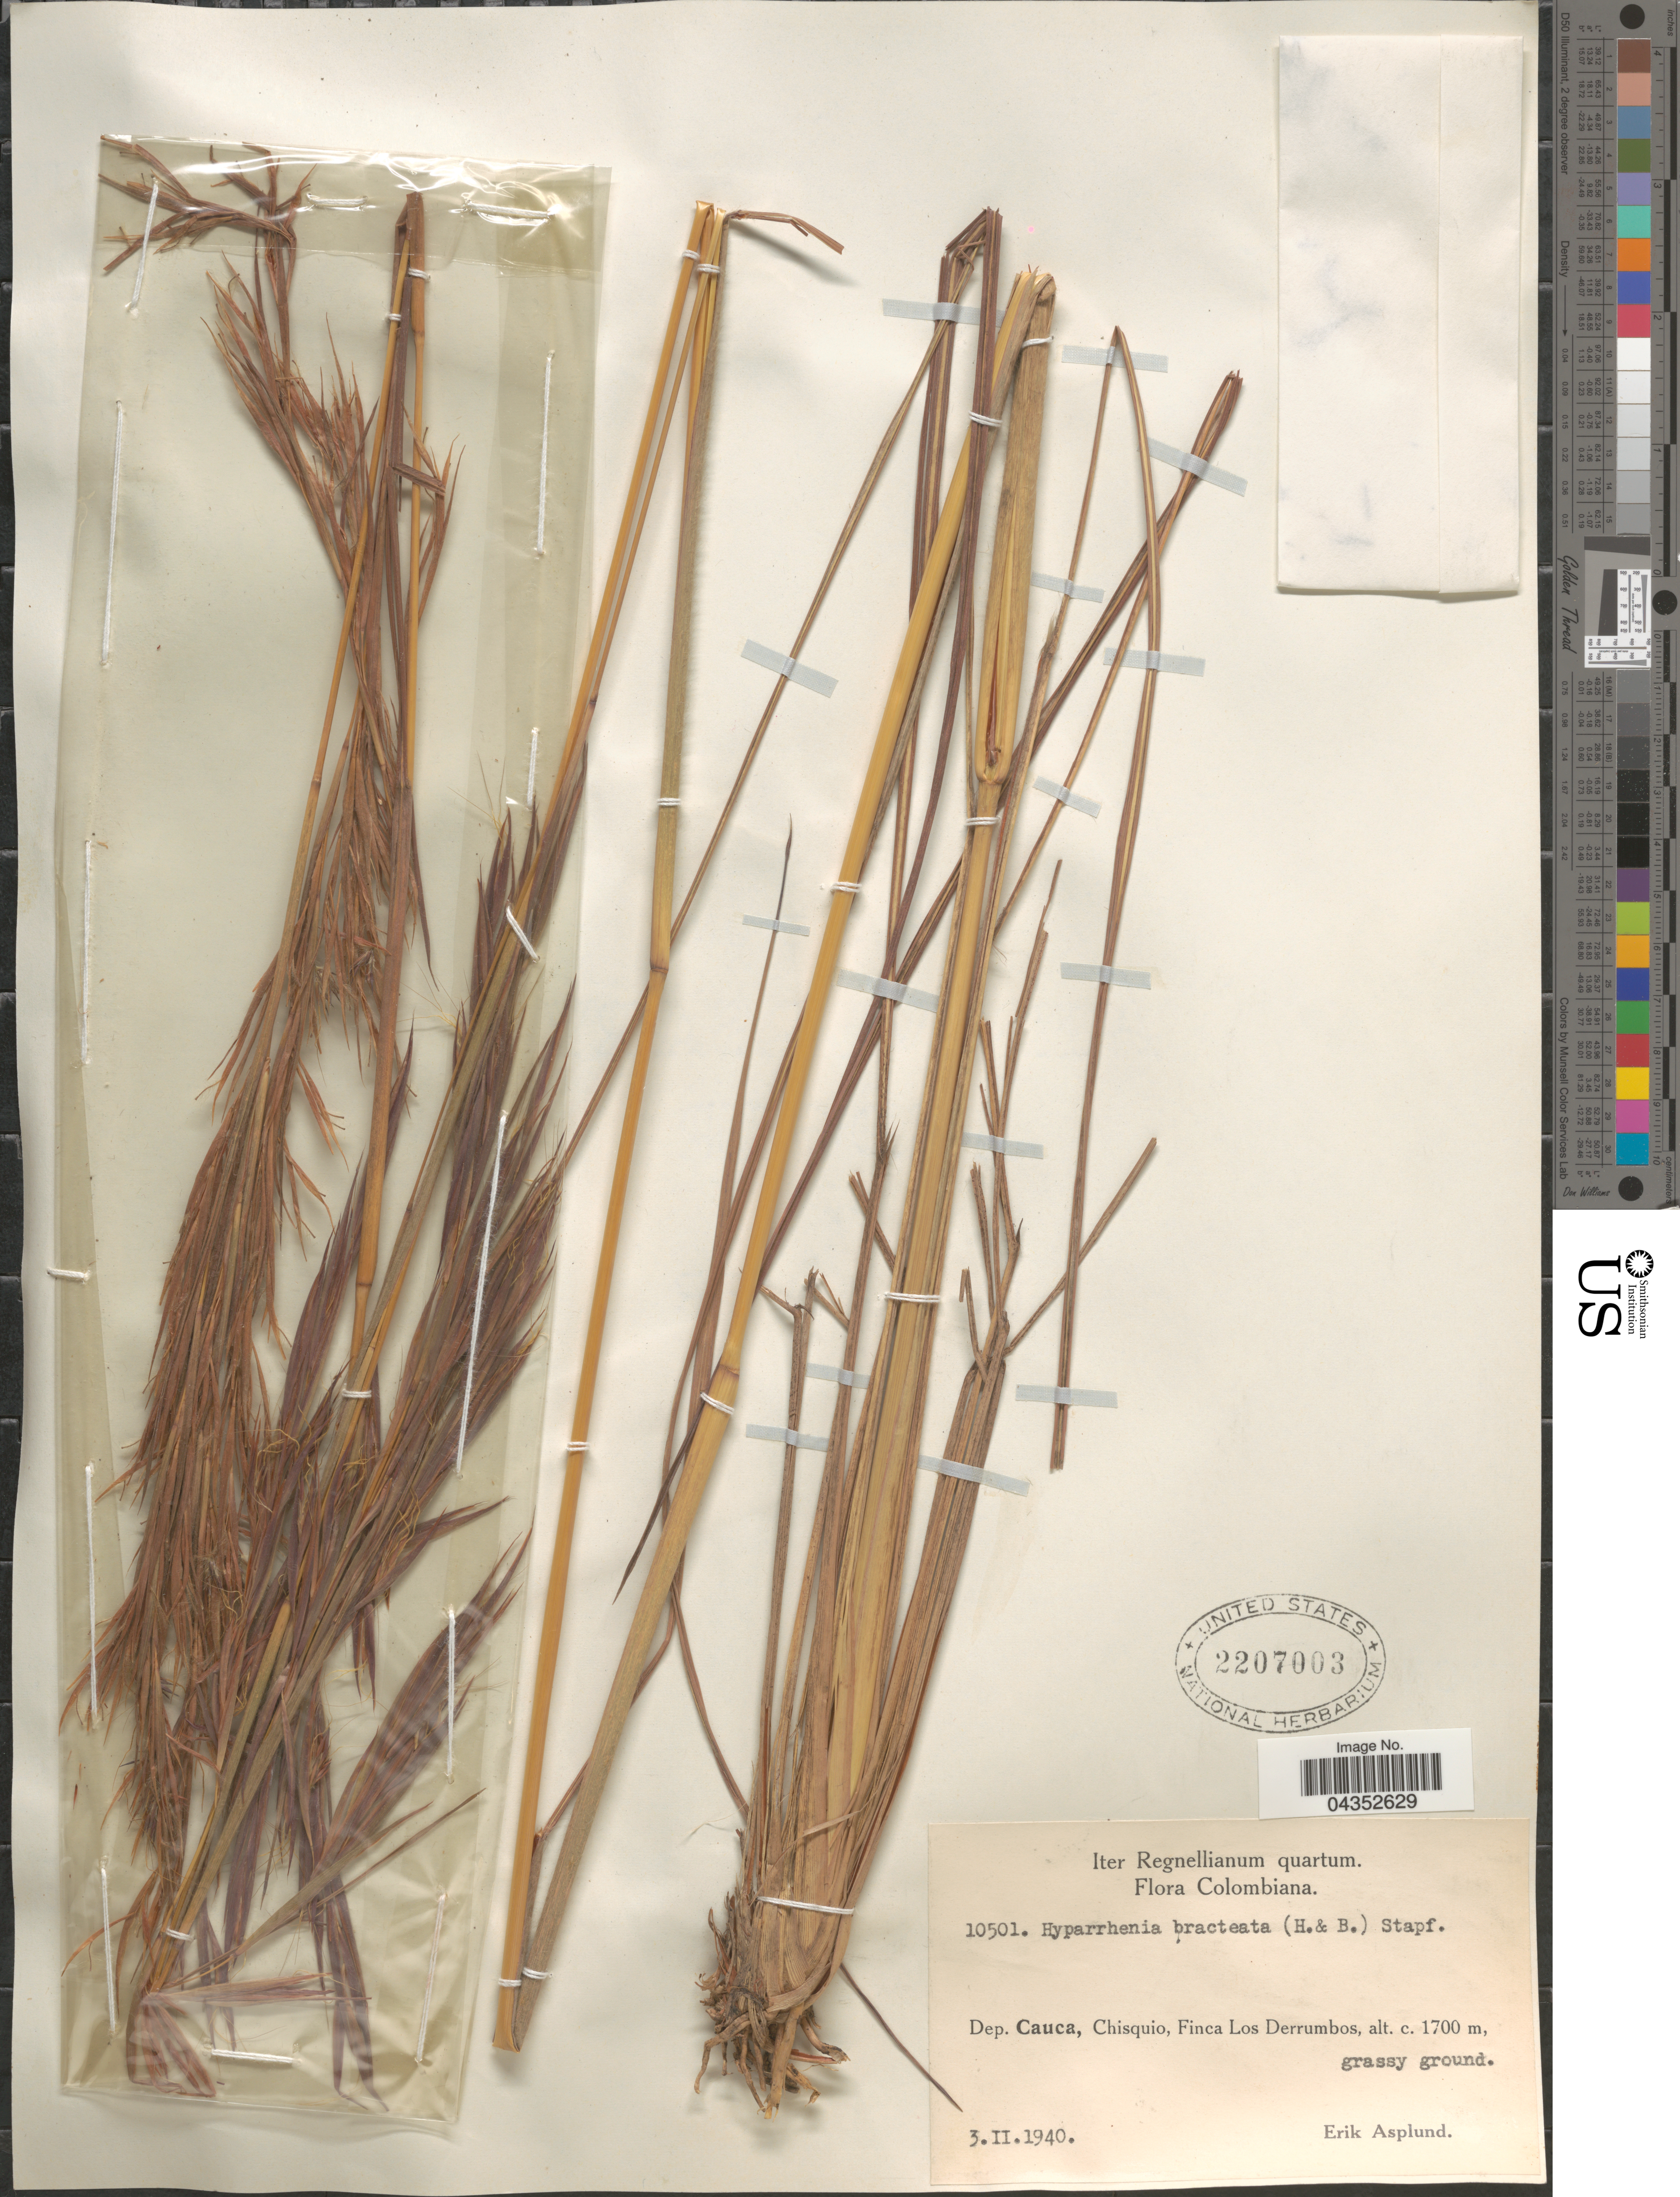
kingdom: Plantae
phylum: Tracheophyta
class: Liliopsida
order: Poales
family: Poaceae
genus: Hyparrhenia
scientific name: Hyparrhenia bracteata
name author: (Humb. & Bonpl.) Stapf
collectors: E. Asplund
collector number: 10501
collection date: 1940-02-03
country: Colombia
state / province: Cauca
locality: Iter Regnellianum quartum. Colombiana. Dep. Cauca, Chisquio, Finca Los Derrumbos.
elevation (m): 1700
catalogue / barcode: US 2207003